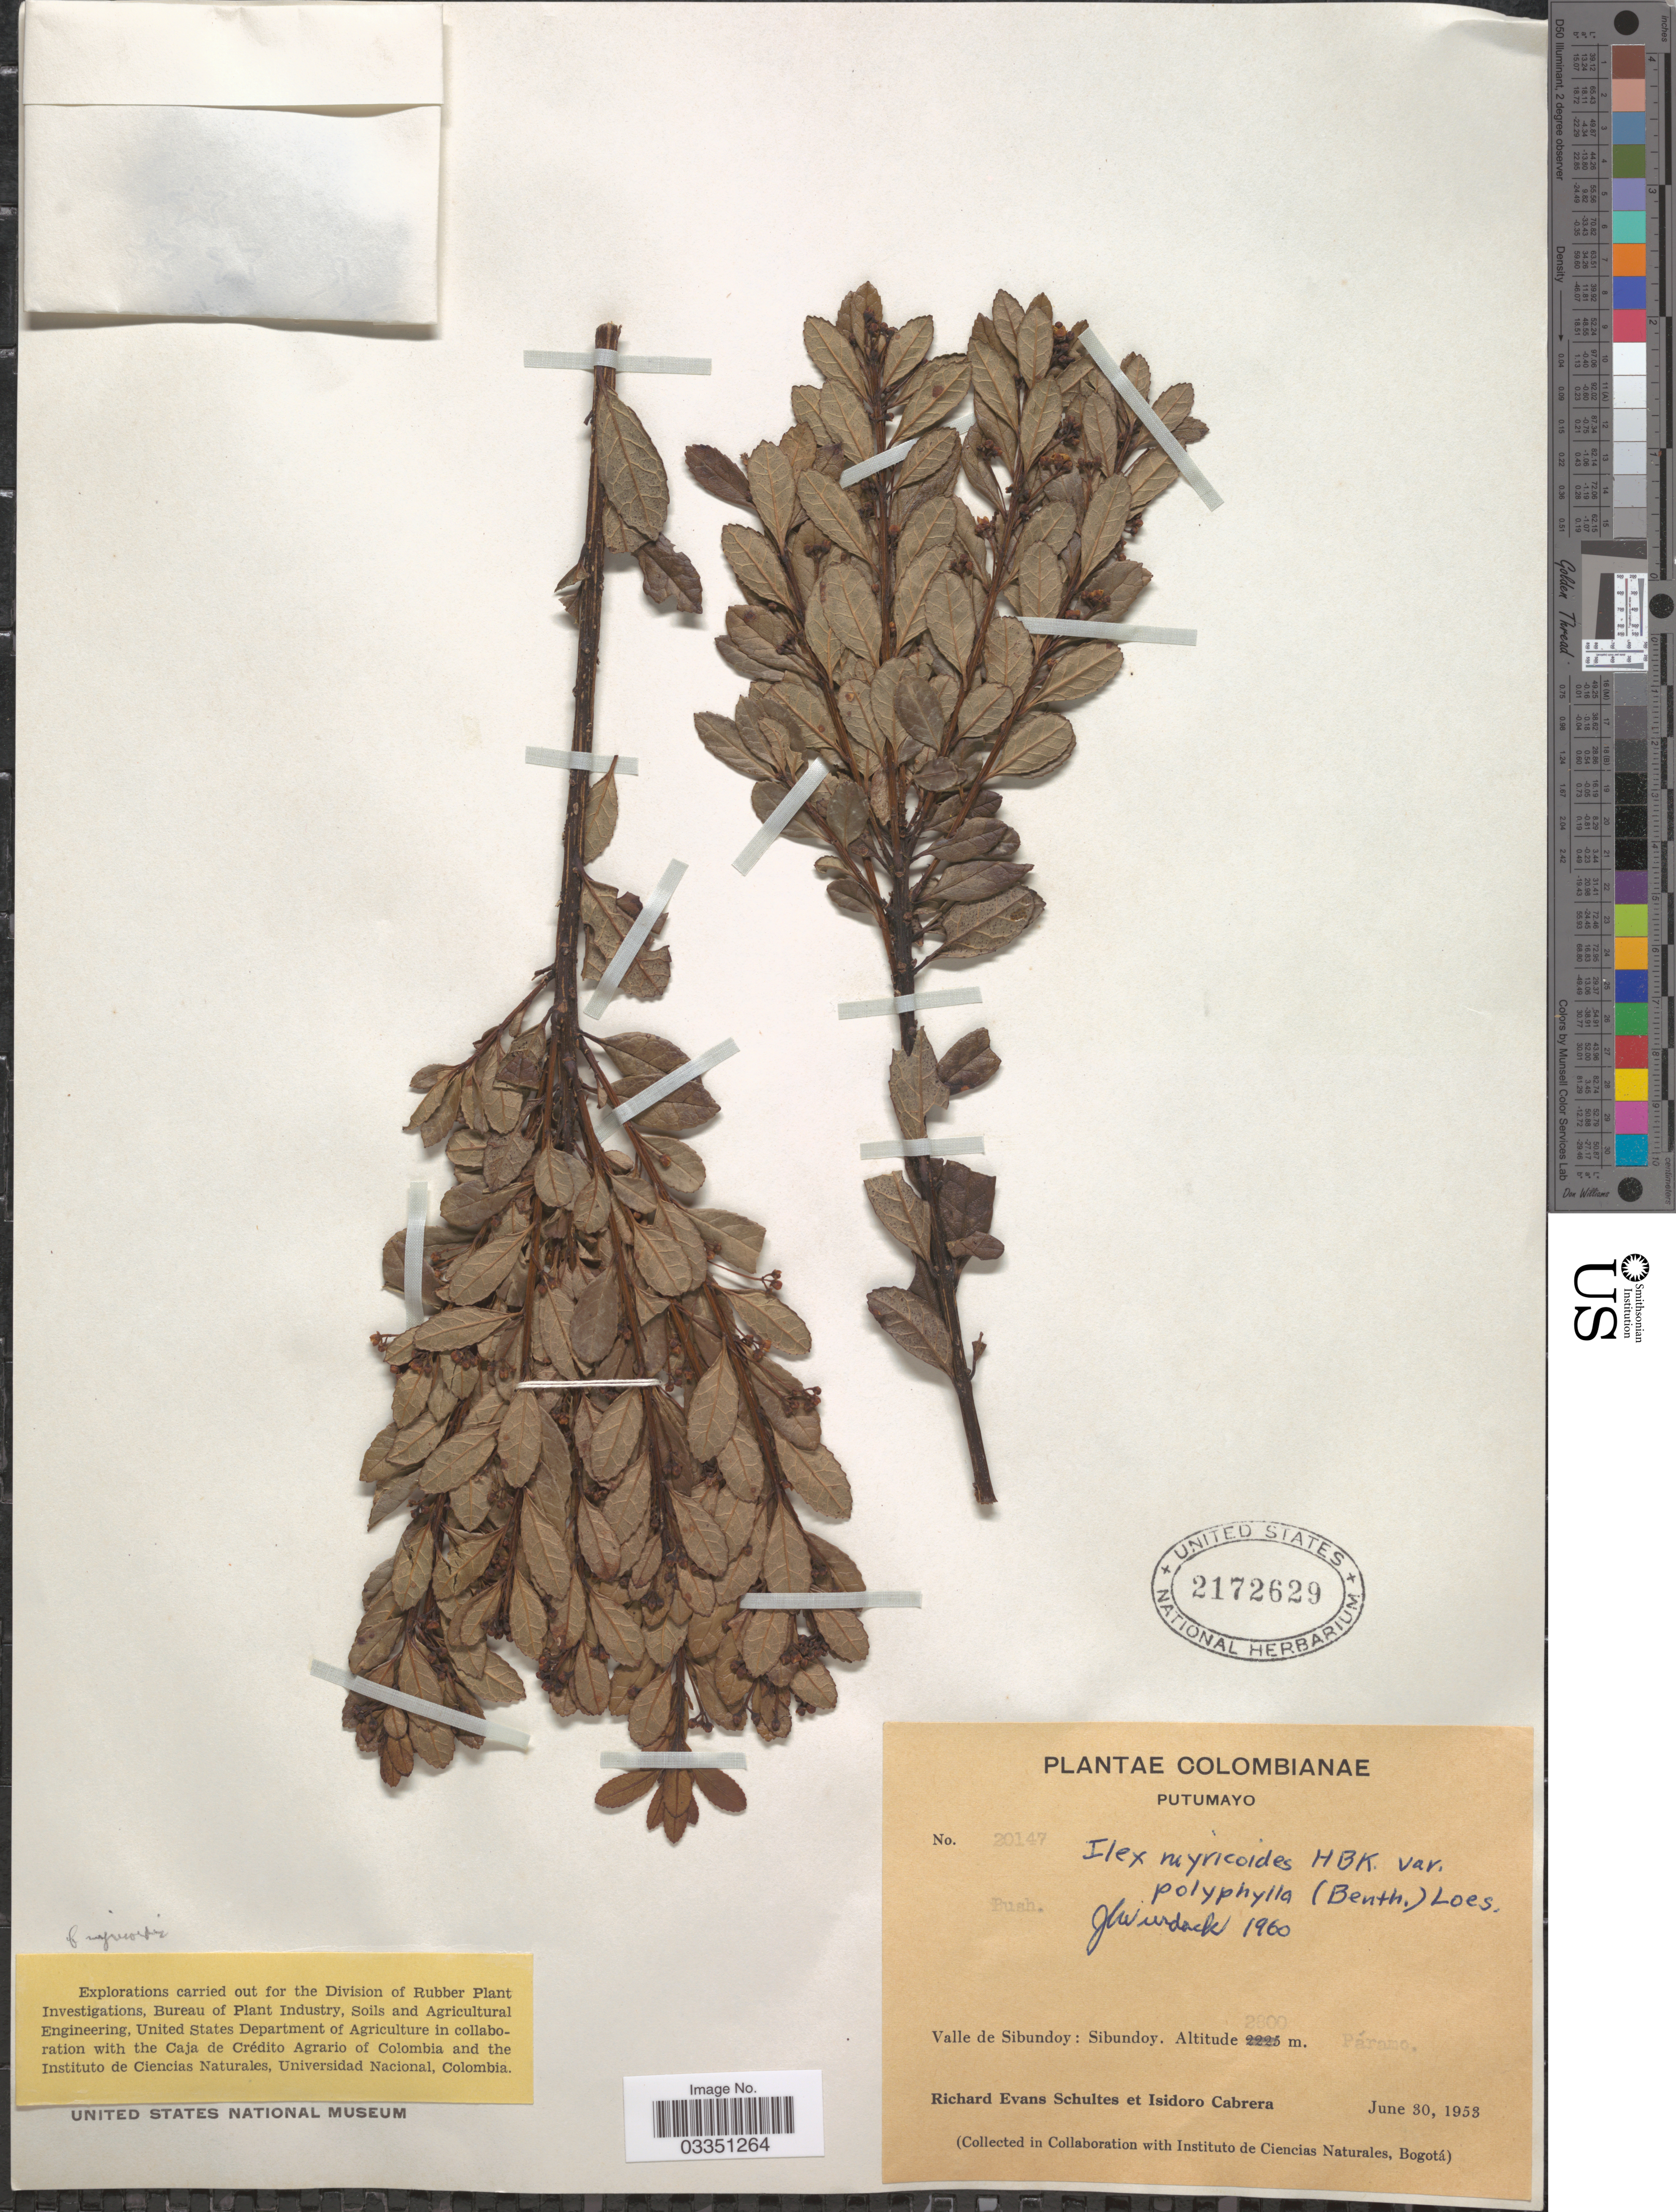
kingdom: Plantae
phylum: Tracheophyta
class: Magnoliopsida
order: Aquifoliales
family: Aquifoliaceae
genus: Ilex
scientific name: Ilex myricoides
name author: Kunth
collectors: R. E. Schultes & I. Cabrera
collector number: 20147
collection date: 1953-06-30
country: Colombia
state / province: Putumayo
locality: Valle de Sibundoy: Sibundoy.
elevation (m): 2800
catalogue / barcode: US 2172629